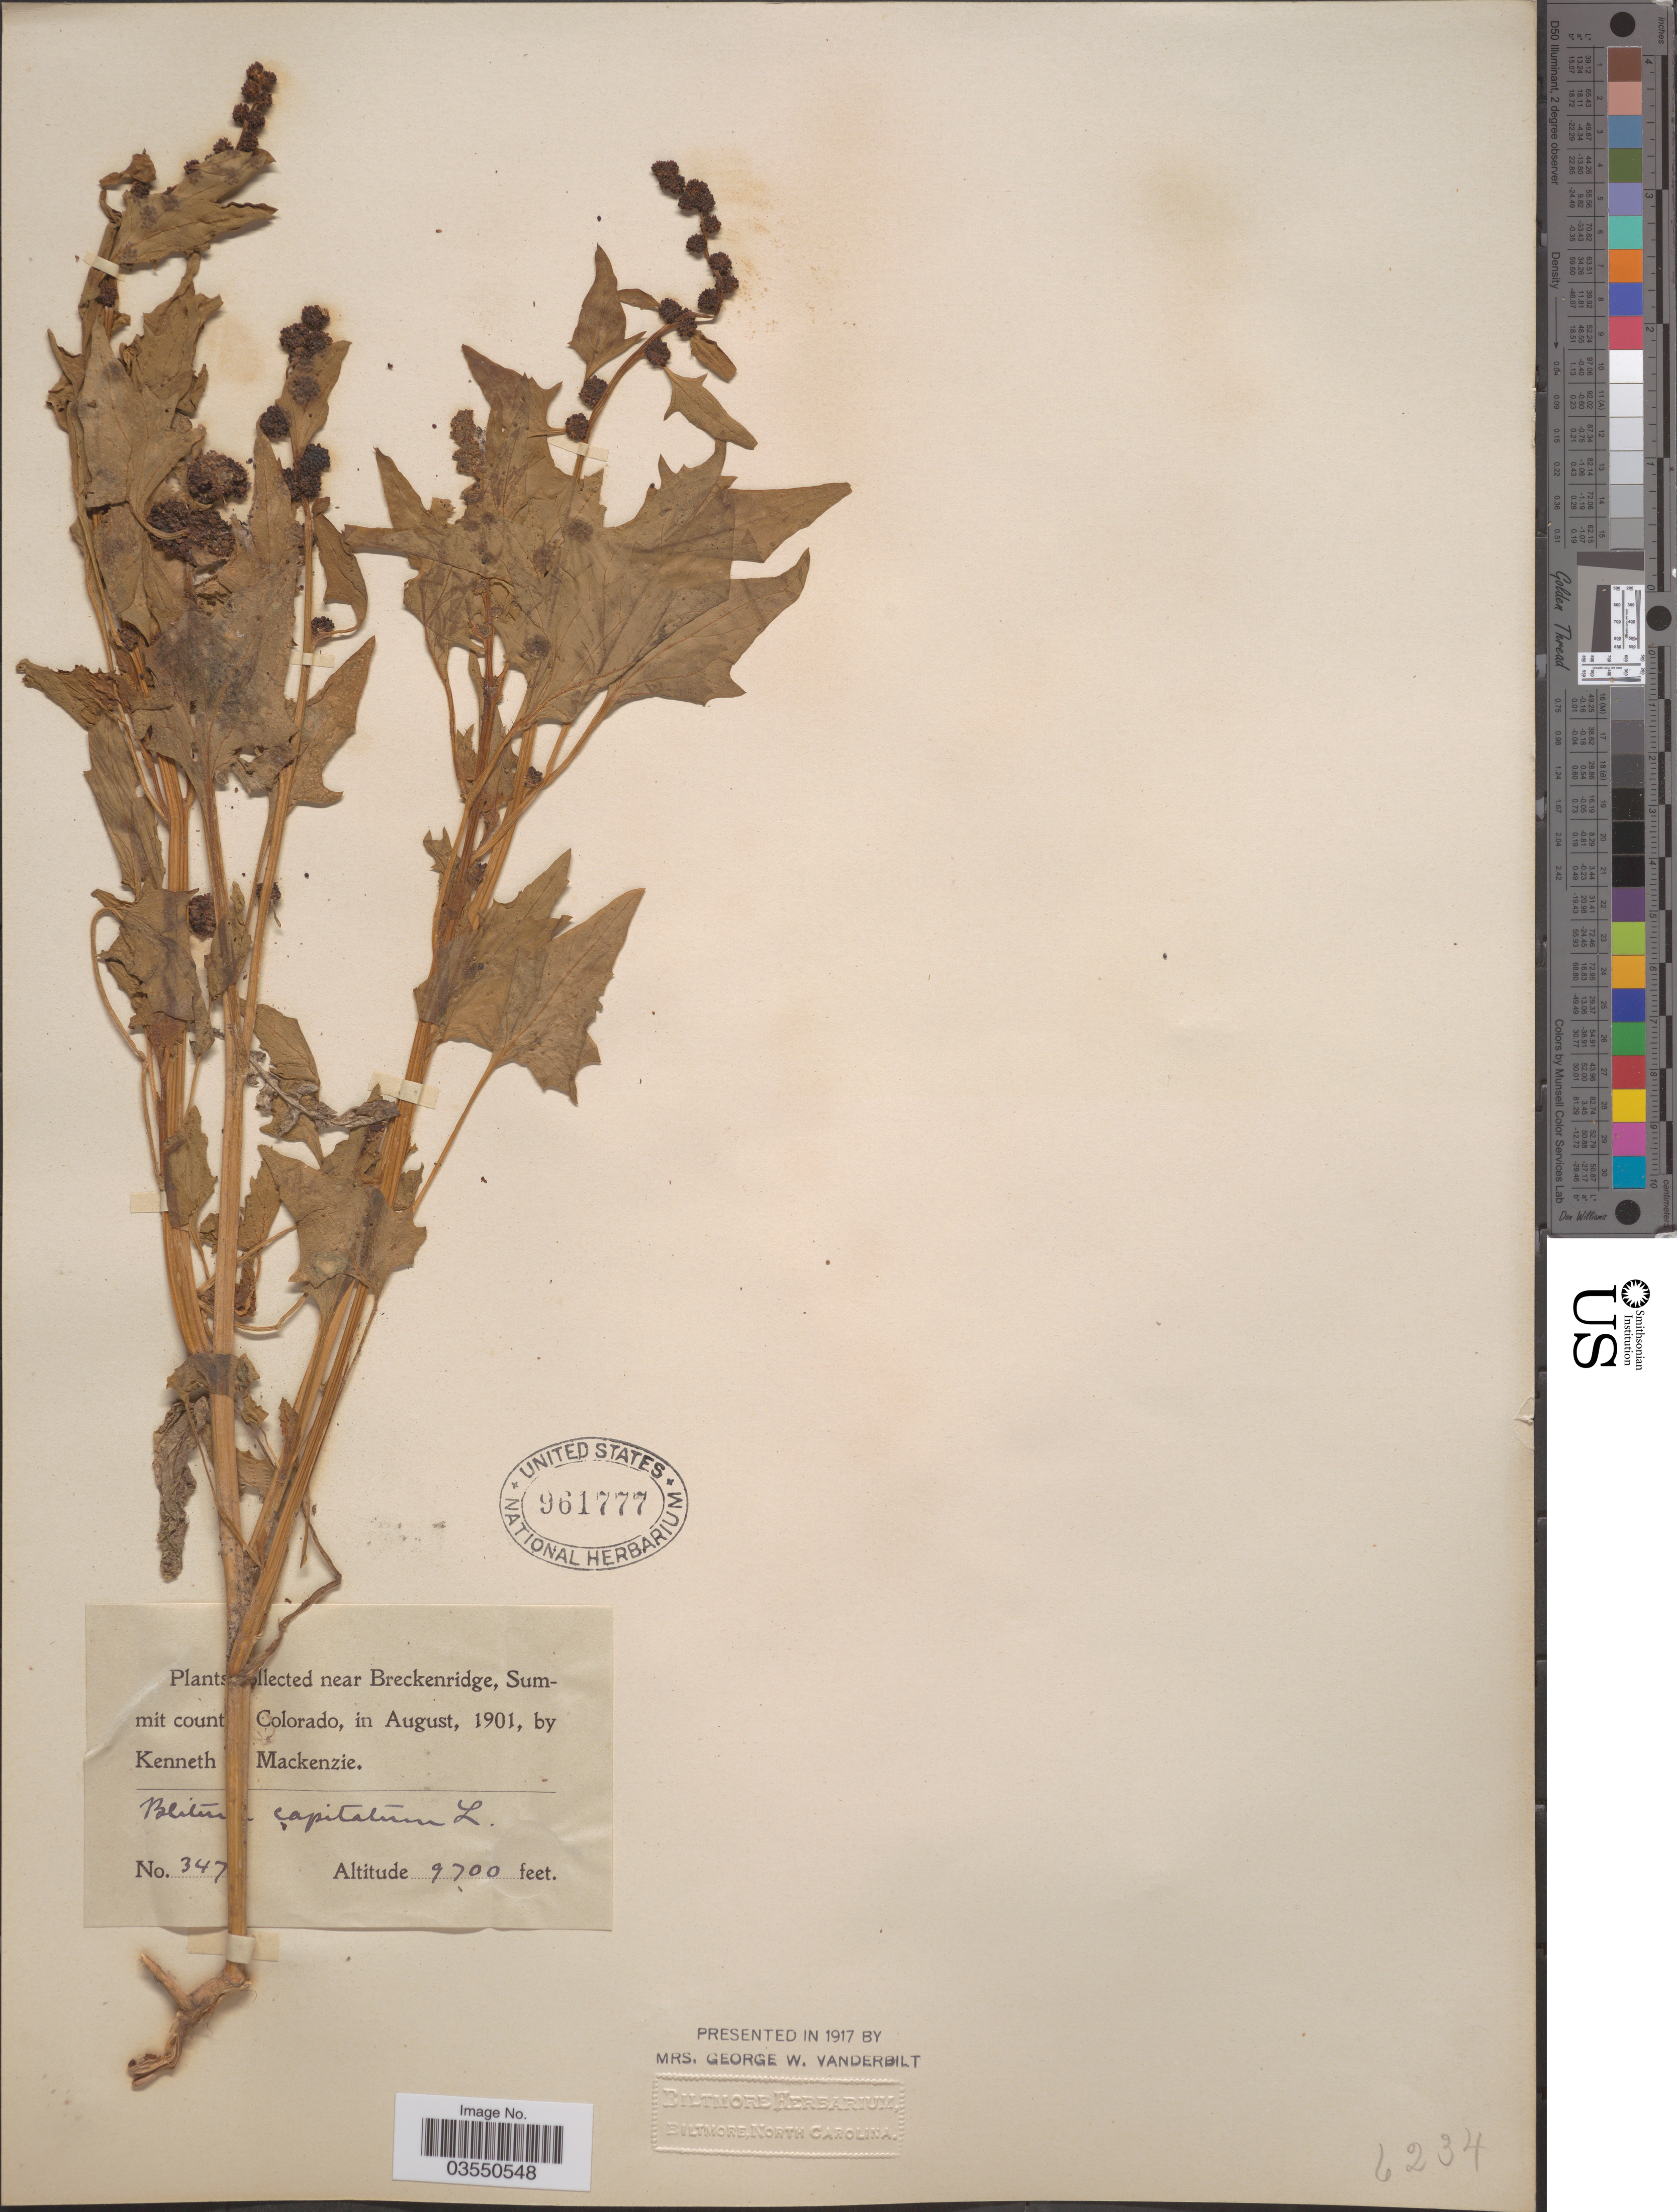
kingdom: Plantae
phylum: Tracheophyta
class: Magnoliopsida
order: Caryophyllales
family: Amaranthaceae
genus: Blitum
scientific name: Blitum capitatum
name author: L.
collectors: K. K. Mackenzie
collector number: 347*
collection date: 1901-08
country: United States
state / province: Colorado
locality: Near Breckenridge, Summit county.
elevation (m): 2957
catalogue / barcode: US 961777